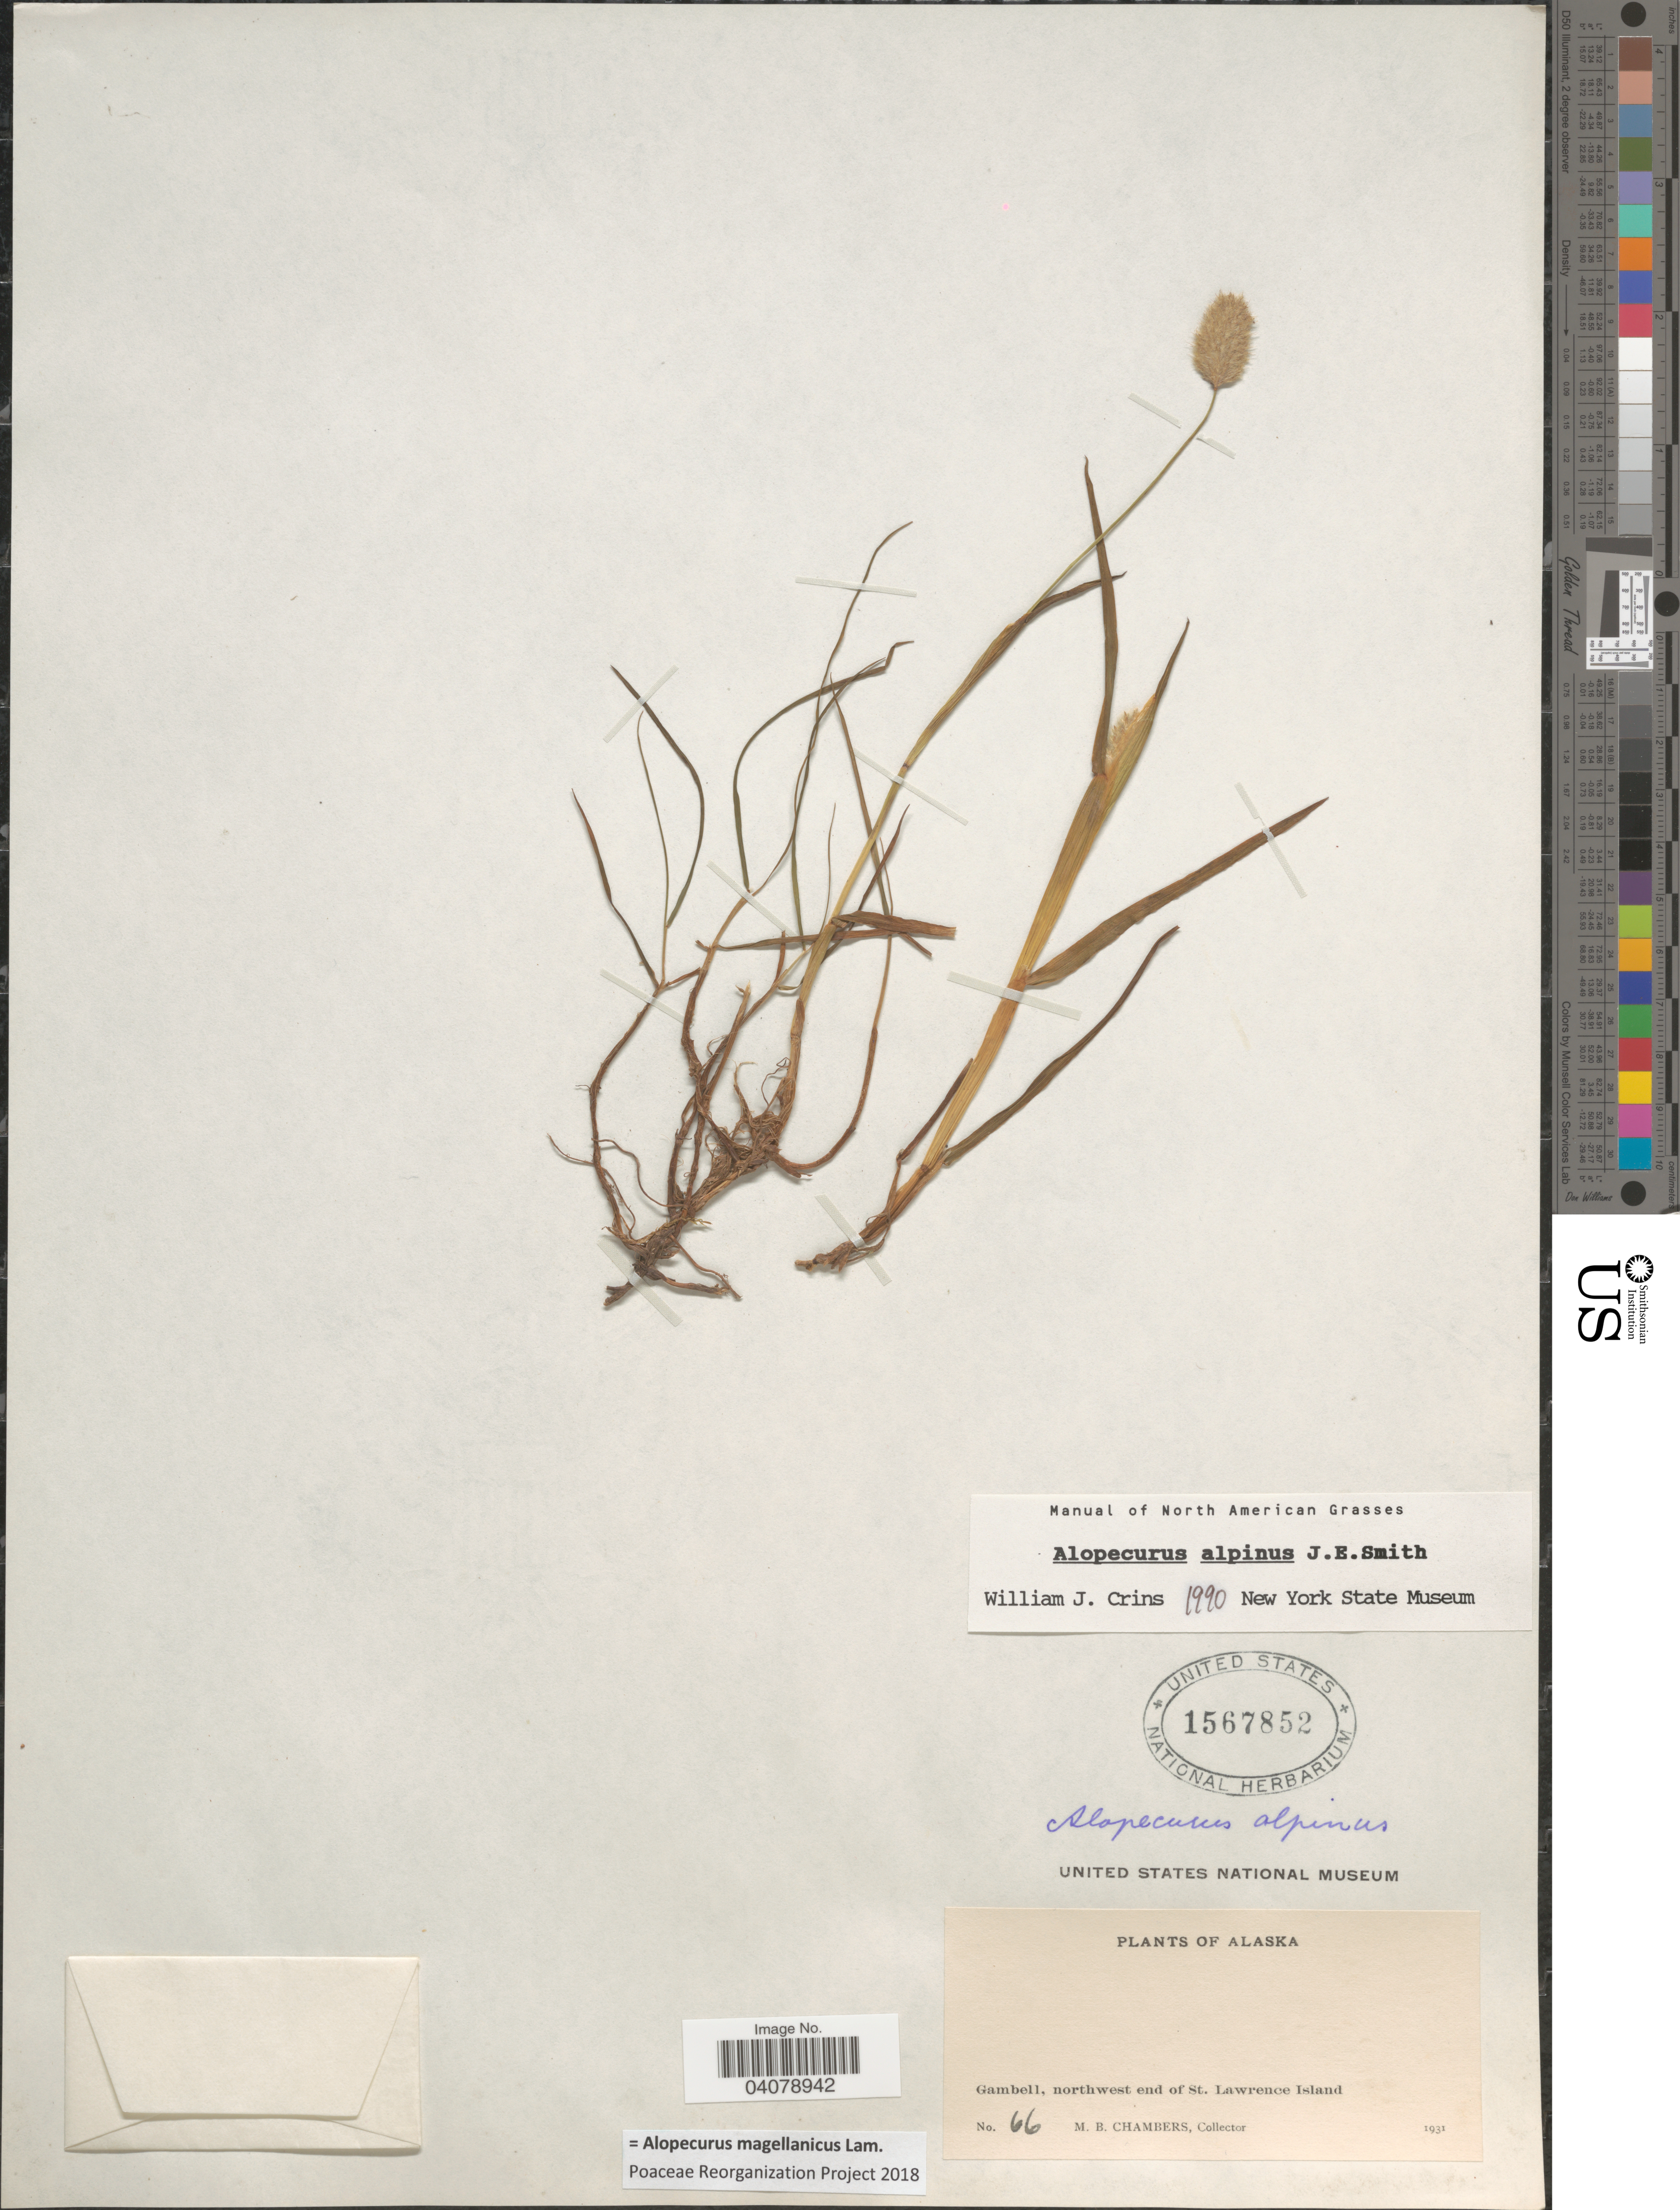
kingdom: Plantae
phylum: Tracheophyta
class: Liliopsida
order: Poales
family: Poaceae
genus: Alopecurus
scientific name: Alopecurus magellanicus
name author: Lam.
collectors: M. Chambers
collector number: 66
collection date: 1931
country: United States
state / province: Alaska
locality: Gambell, northwest end of St. Lawrence Island.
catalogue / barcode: US 1567852